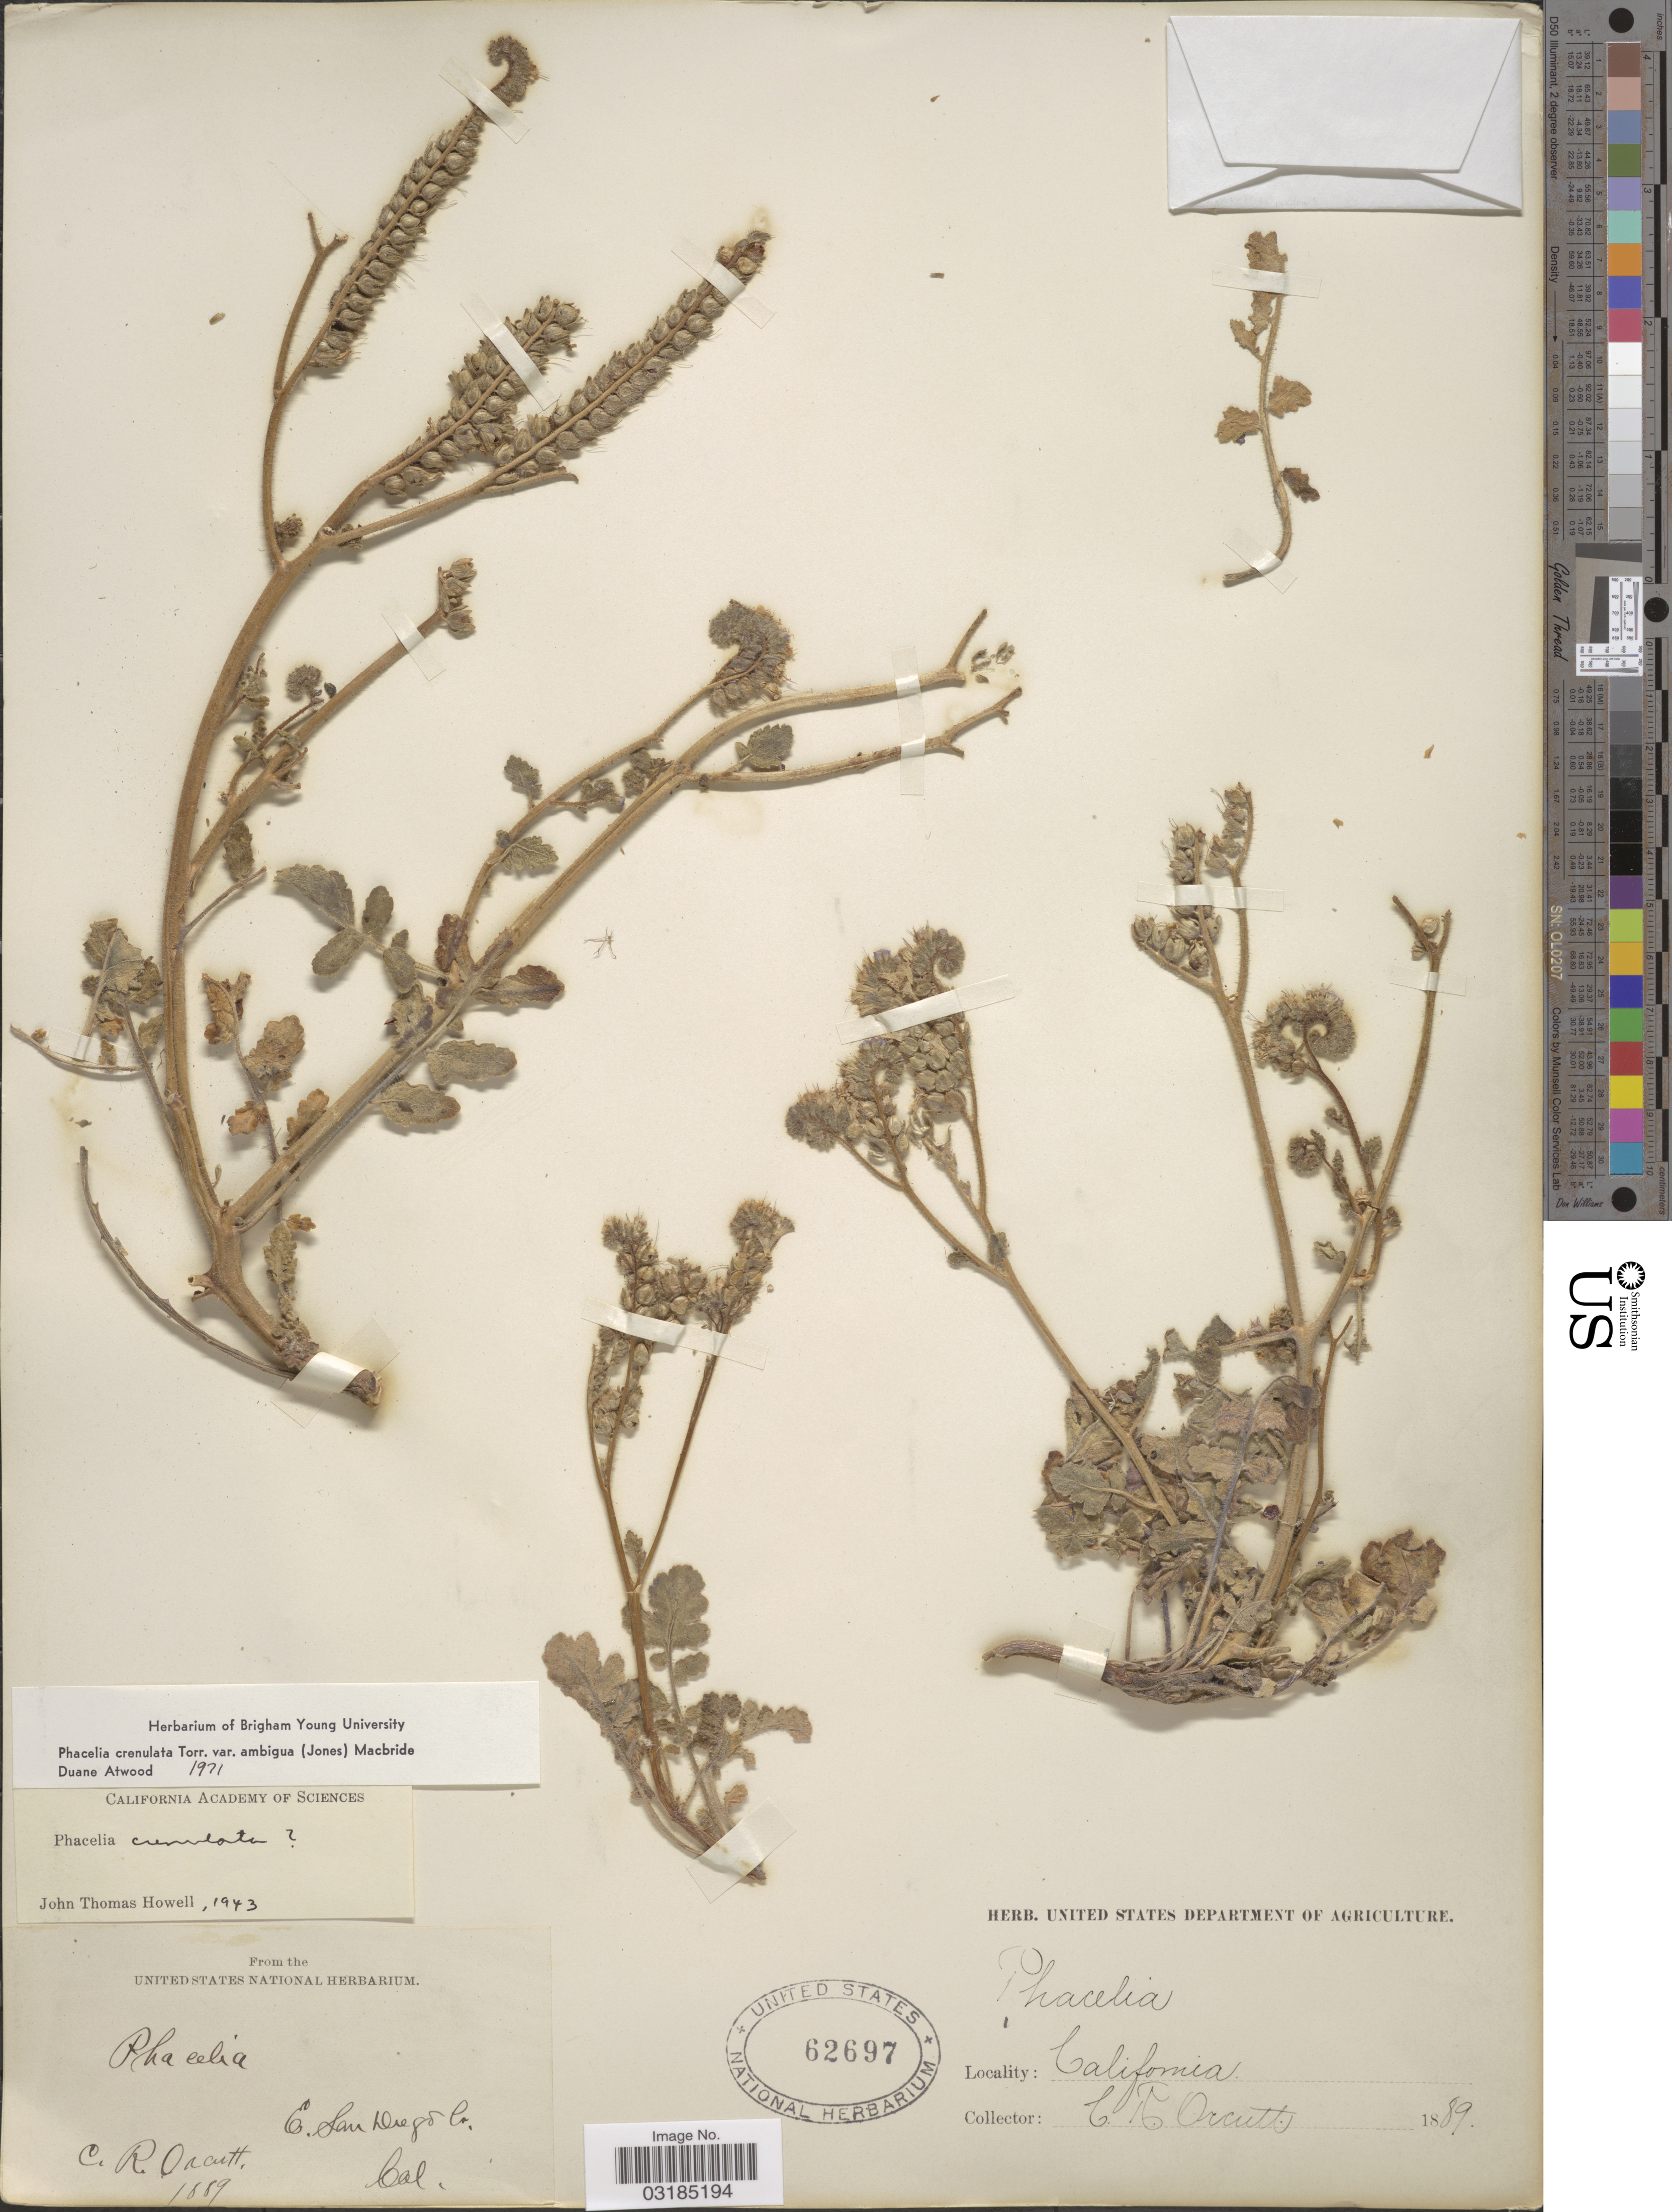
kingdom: Plantae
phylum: Tracheophyta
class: Magnoliopsida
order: Boraginales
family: Hydrophyllaceae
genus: Phacelia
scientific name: Phacelia crenulata var. ambigua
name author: (M.E. Jones) J.F. Macbr.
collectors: C. R. Orcutt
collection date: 1889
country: United States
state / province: California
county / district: San Diego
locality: E. San Diego Co.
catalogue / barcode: US 62697